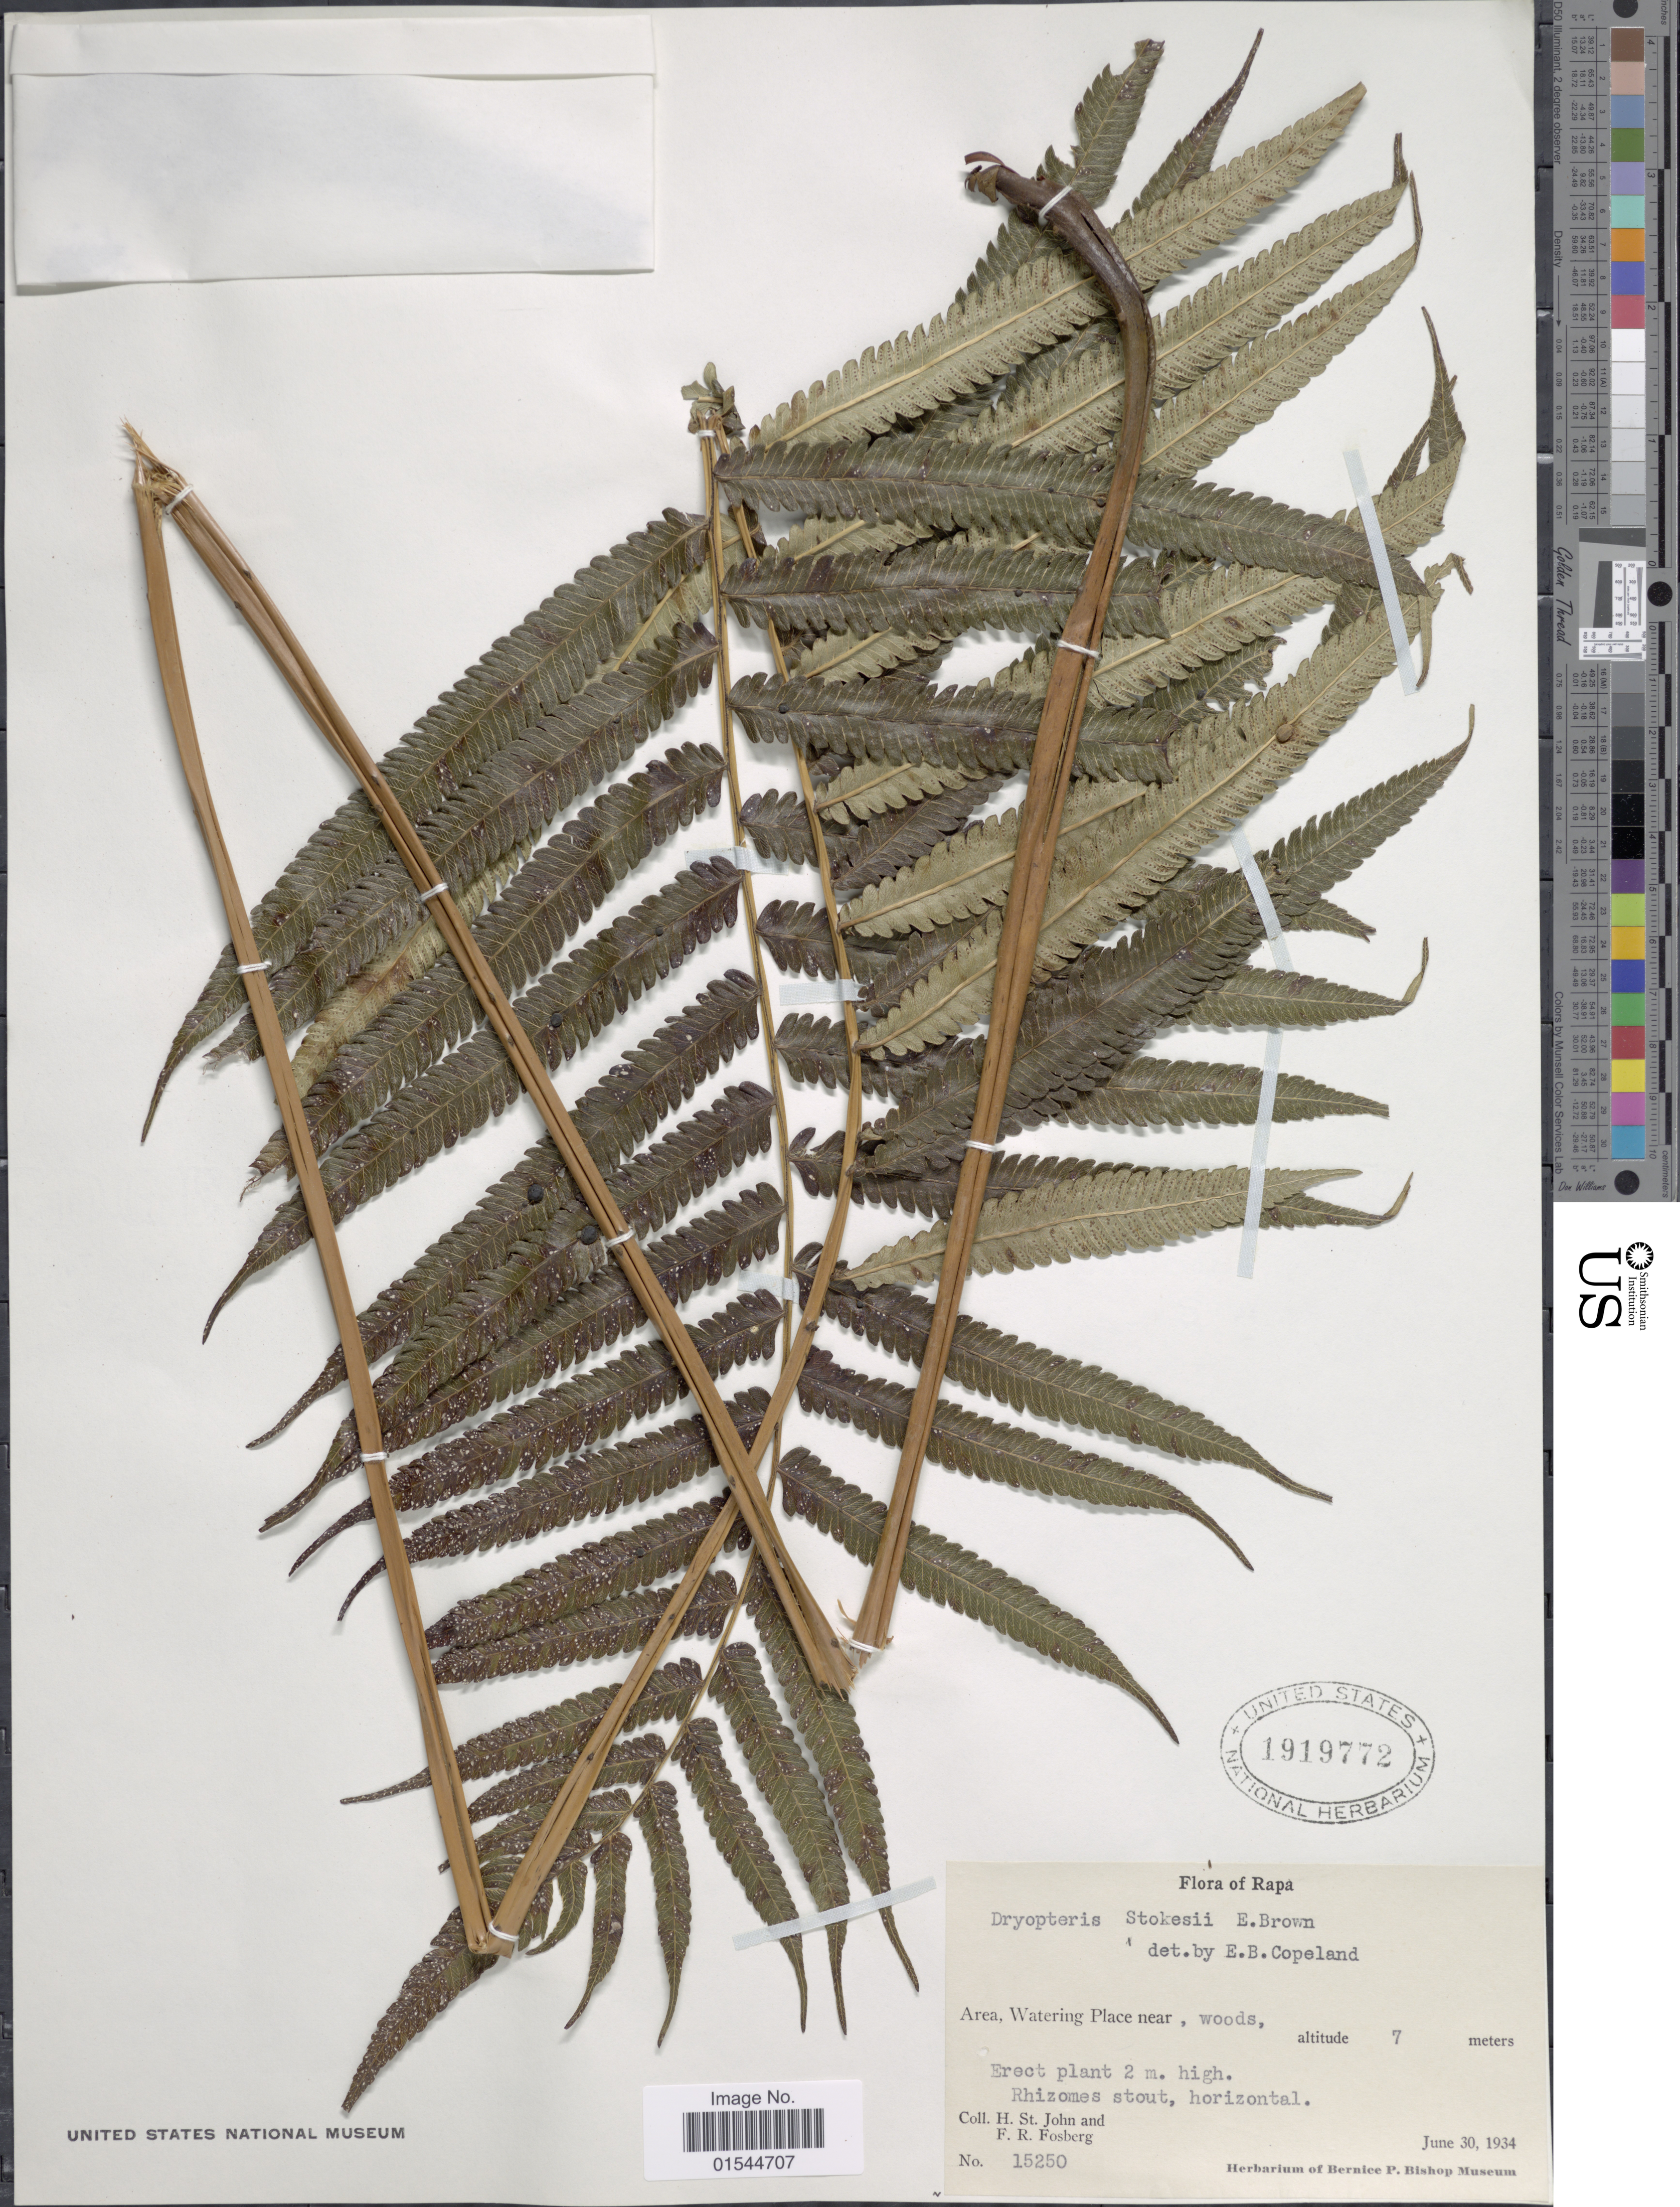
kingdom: Plantae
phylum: Tracheophyta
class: Polypodiopsida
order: Polypodiales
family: Thelypteridaceae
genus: Pneumatopteris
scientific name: Pneumatopteris stokesii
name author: (E.D. Br. ex E.D. Br.) Holttum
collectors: H. St. John & F. R. Fosberg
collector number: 15250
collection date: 1934-06-30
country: French Polynesia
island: Rapa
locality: Rapa, Watering Place near woods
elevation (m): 7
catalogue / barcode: US 1919772